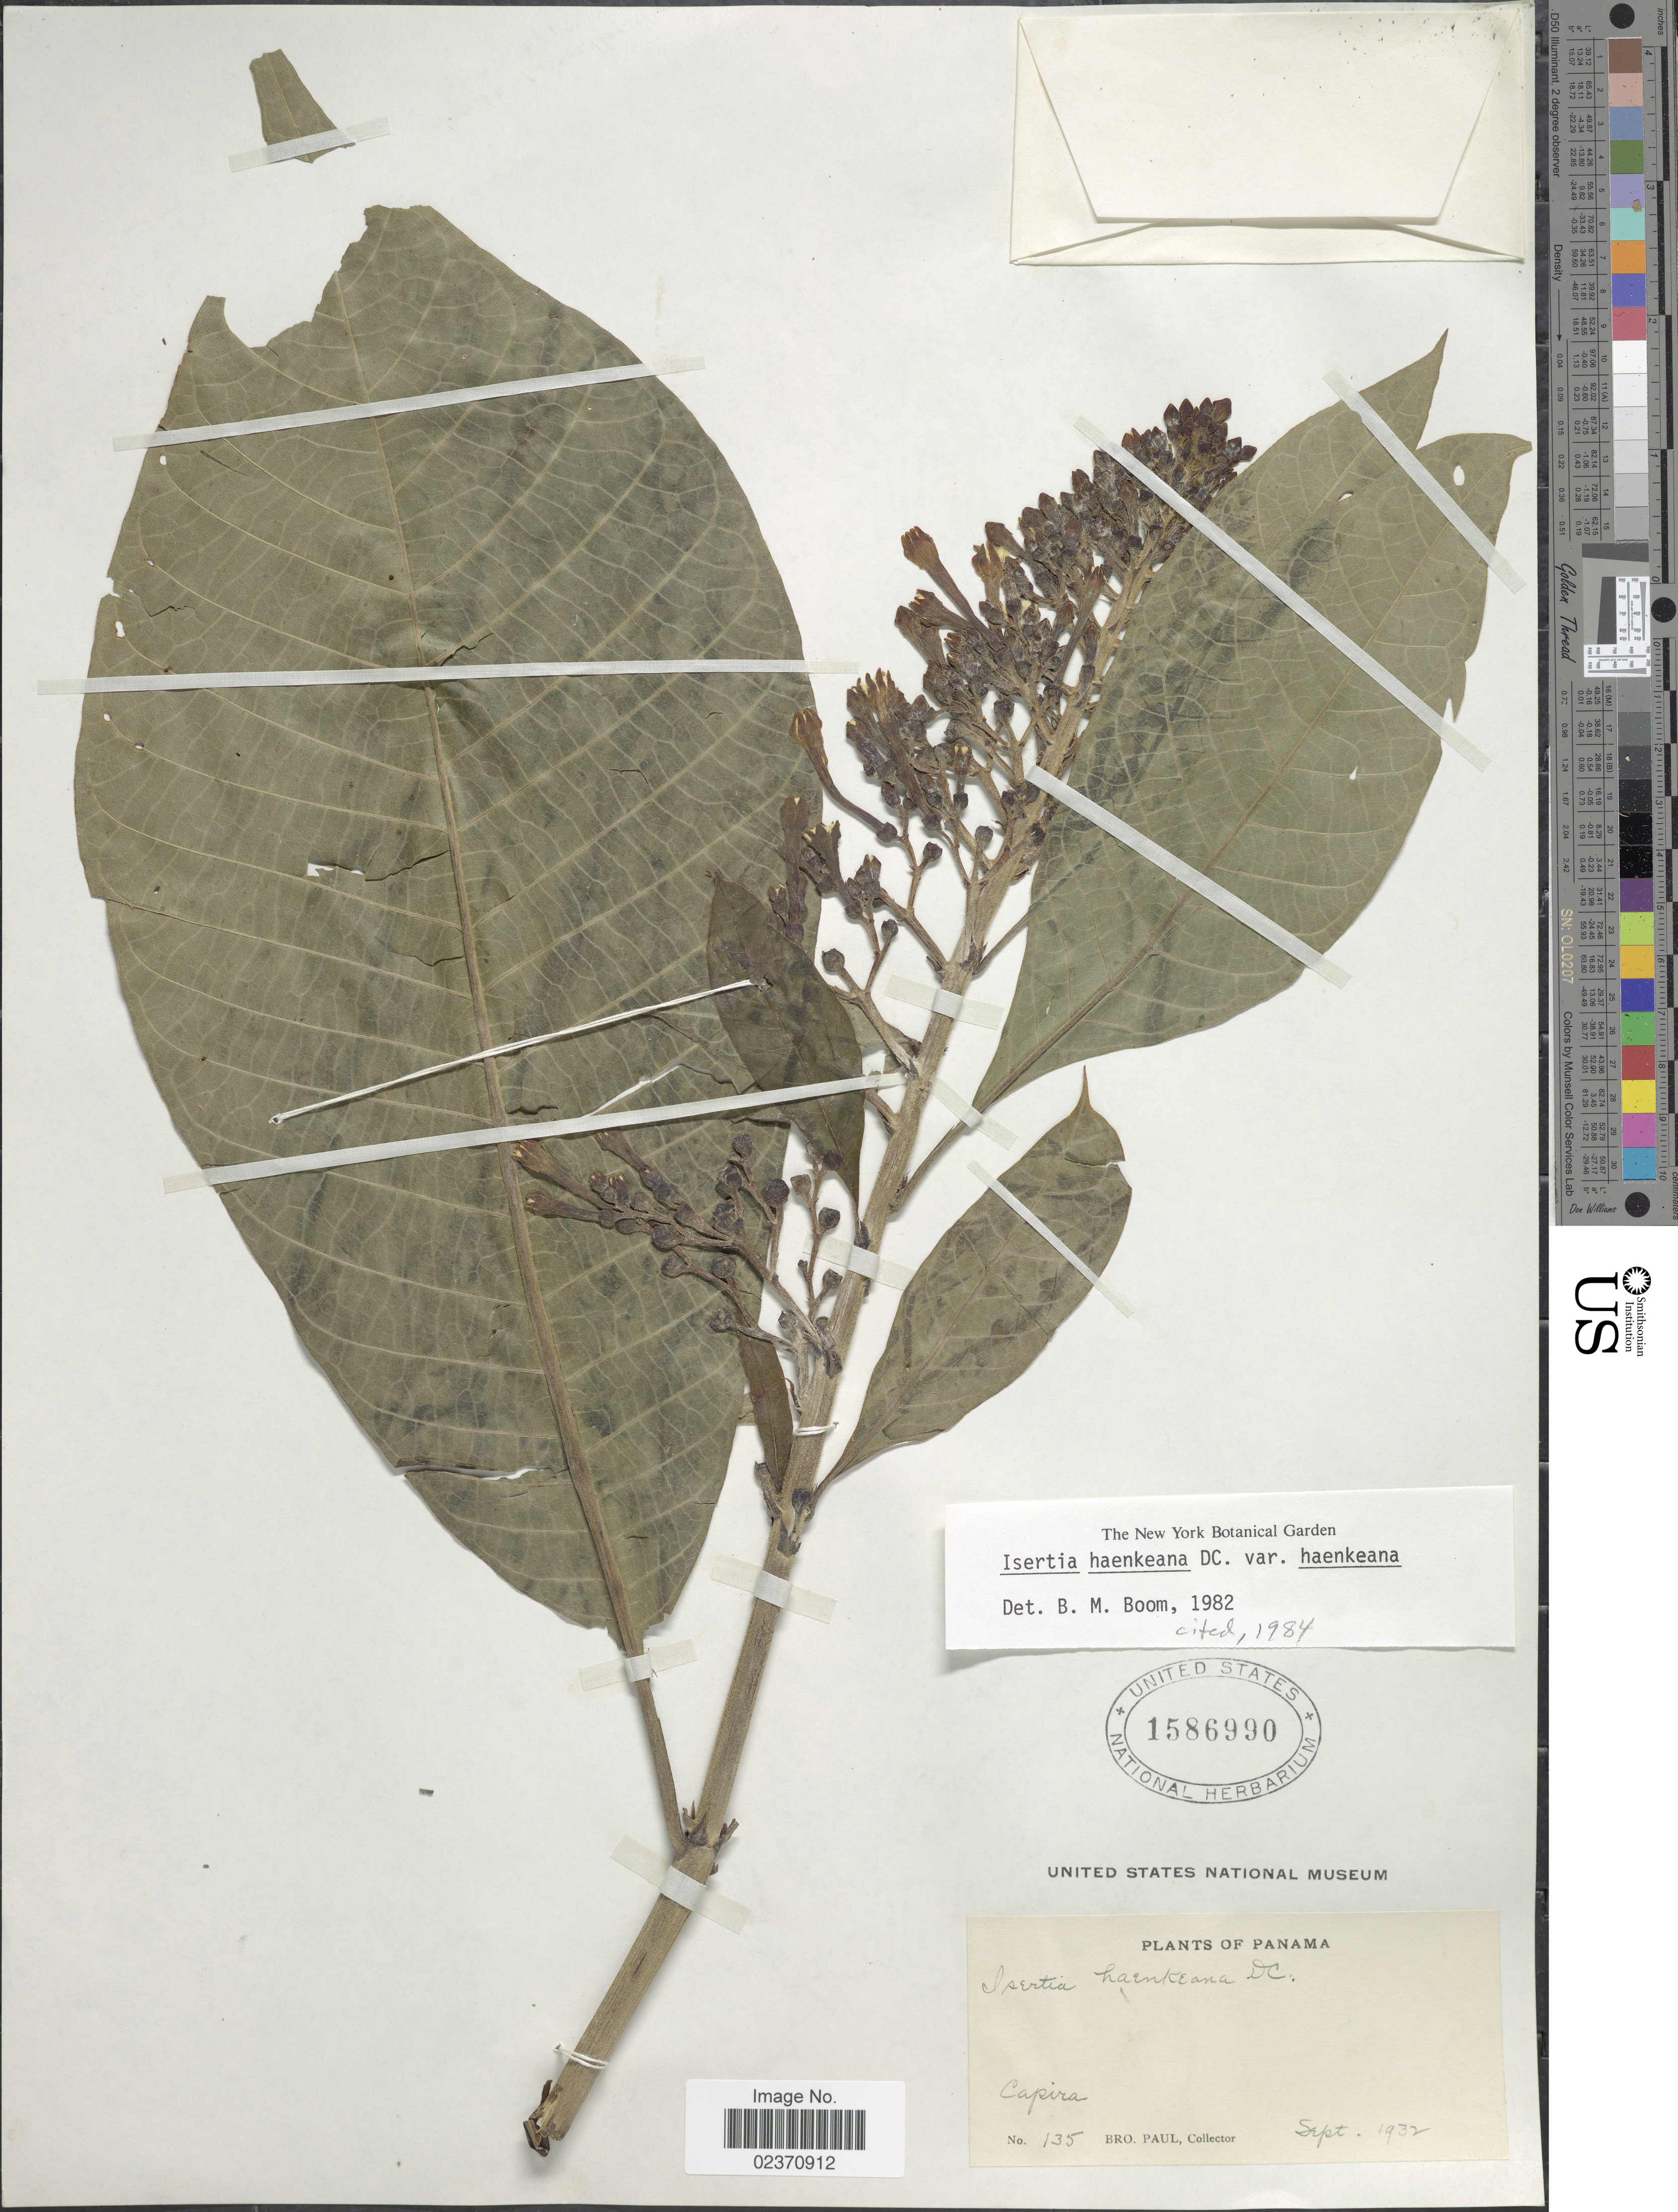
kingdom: Plantae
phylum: Tracheophyta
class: Magnoliopsida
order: Gentianales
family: Rubiaceae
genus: Isertia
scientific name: Isertia haenkeana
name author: DC.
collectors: B. Paul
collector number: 135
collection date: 1932-09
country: Panama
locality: Capira.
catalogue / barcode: US 1586990